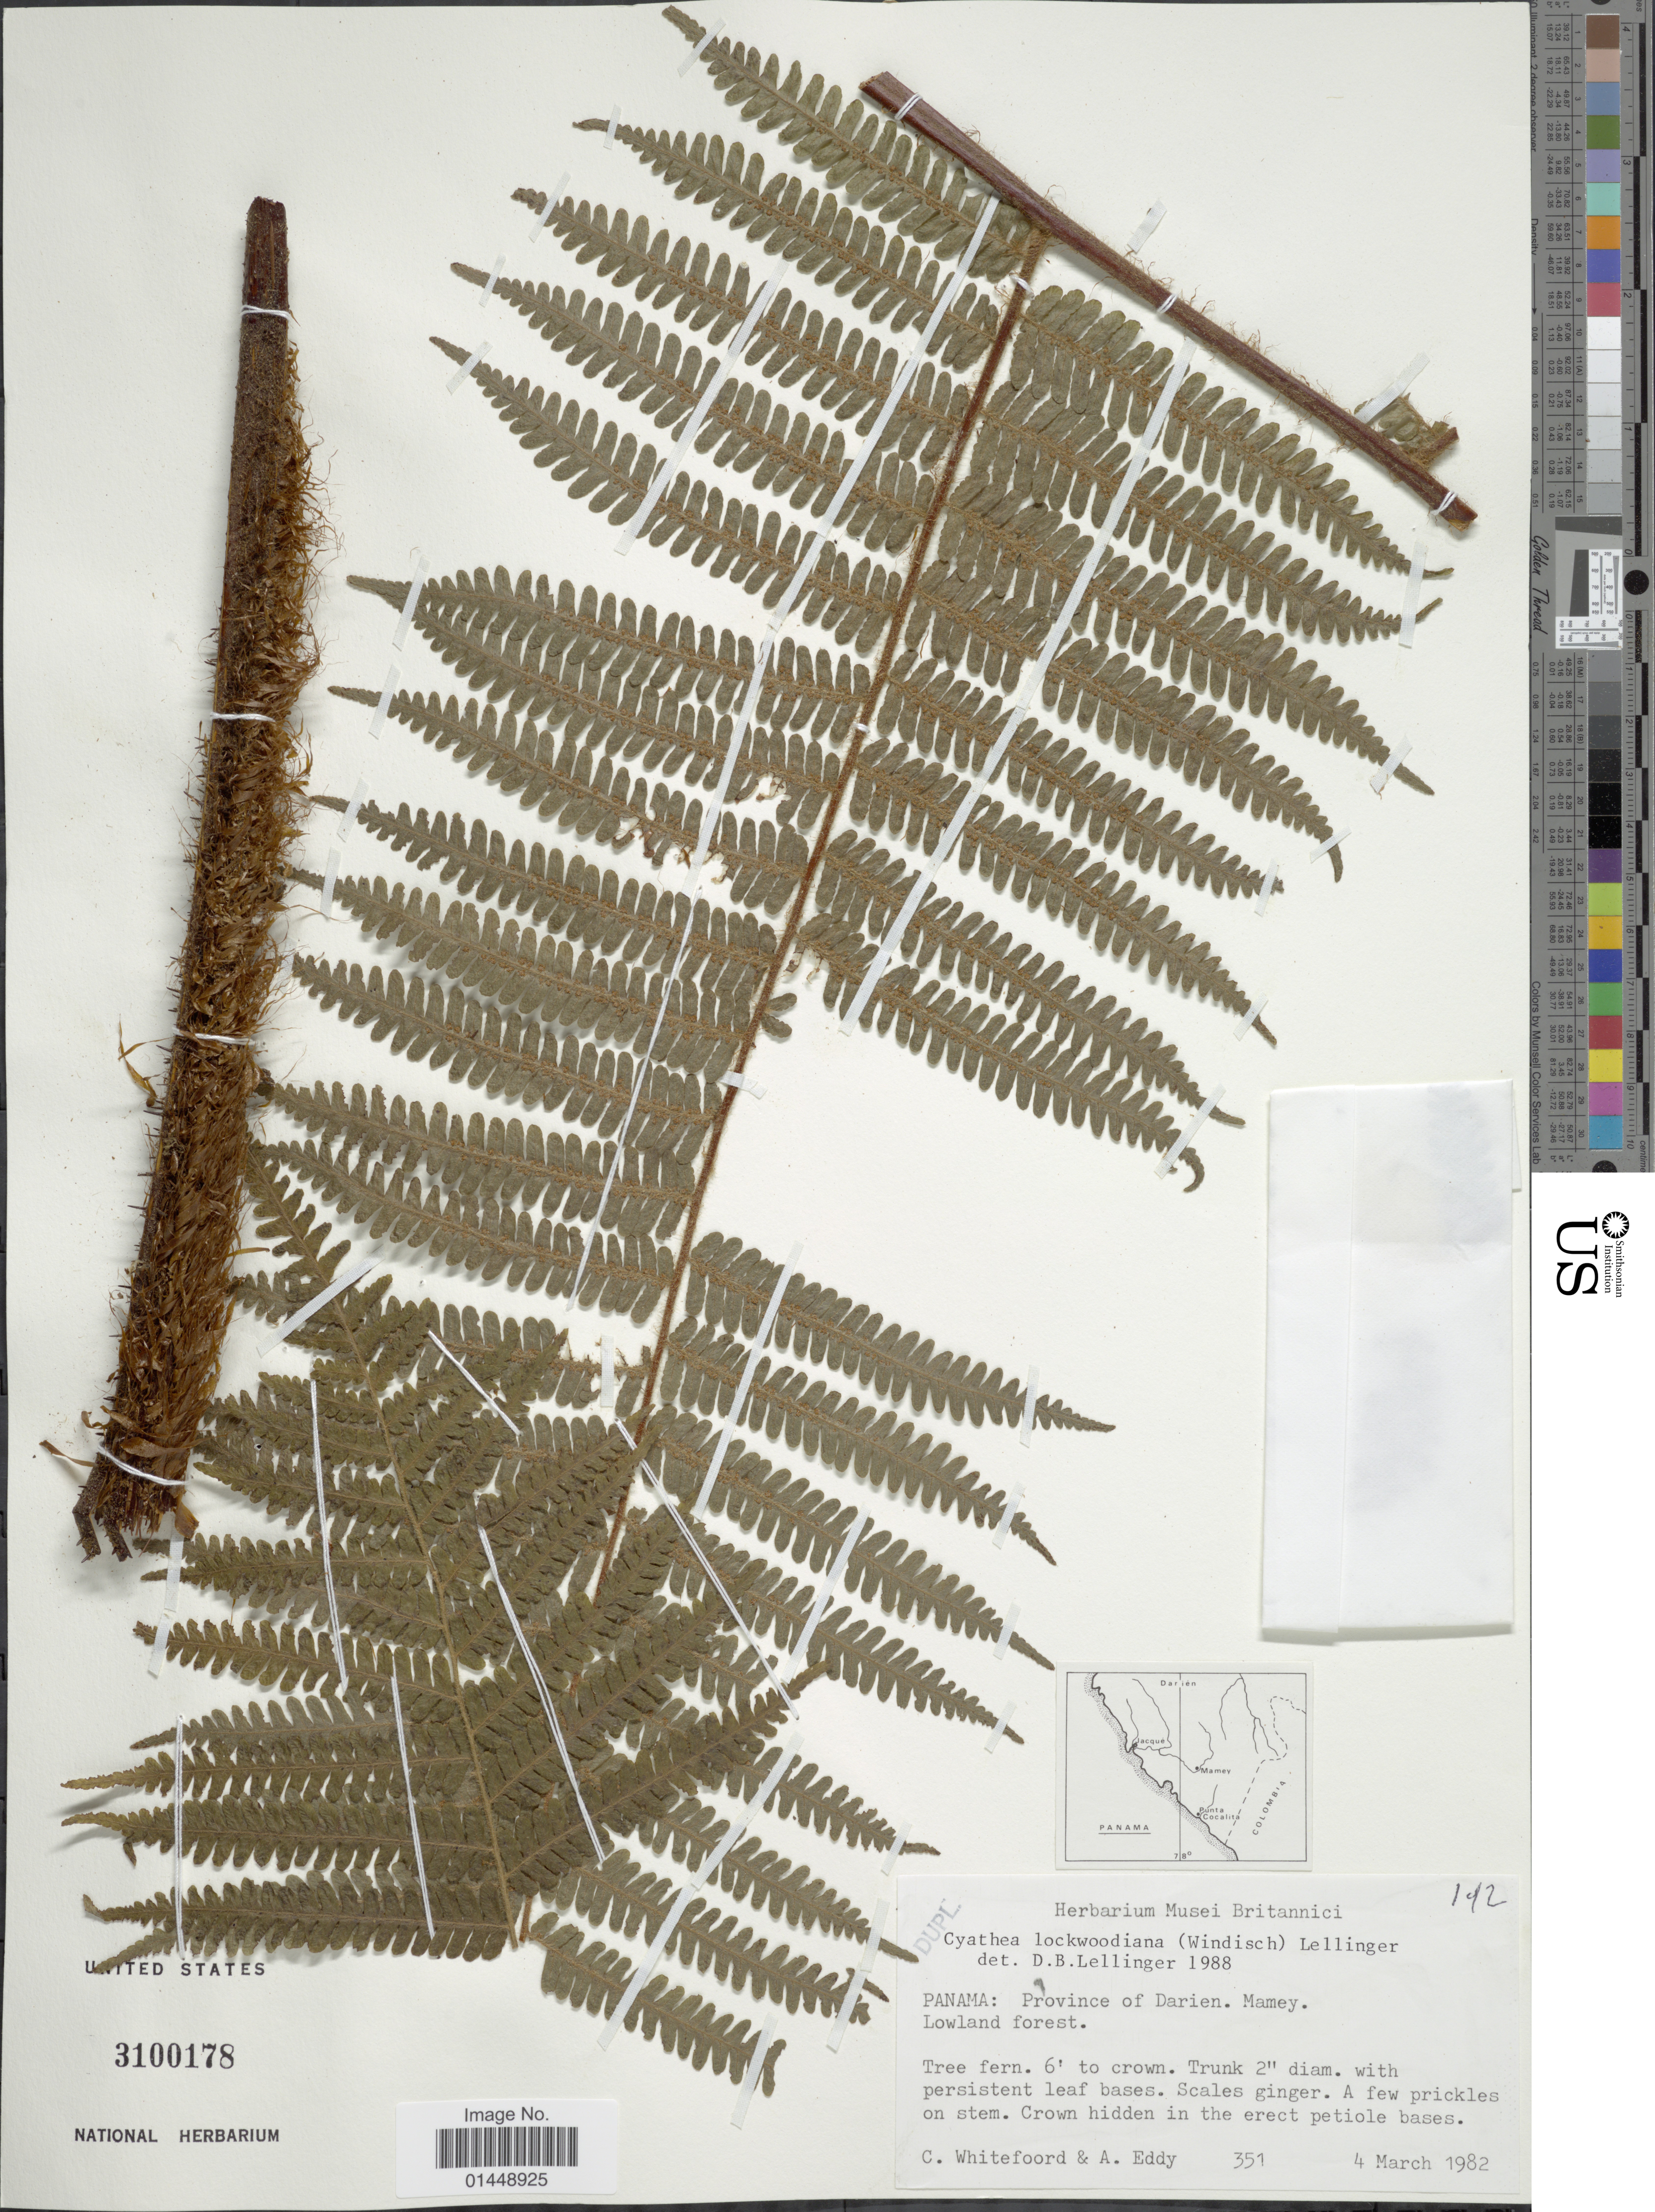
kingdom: Plantae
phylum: Tracheophyta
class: Polypodiopsida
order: Cyatheales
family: Cyatheaceae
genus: Cyathea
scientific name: Cyathea lockwoodiana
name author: (P.G. Windisch) Lellinger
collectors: C. Whitefoord & A. Eddy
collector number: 351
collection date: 1981-03-04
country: Panama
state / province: Darién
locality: Panama: Province of Darien. Mamey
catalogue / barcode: US 3100178